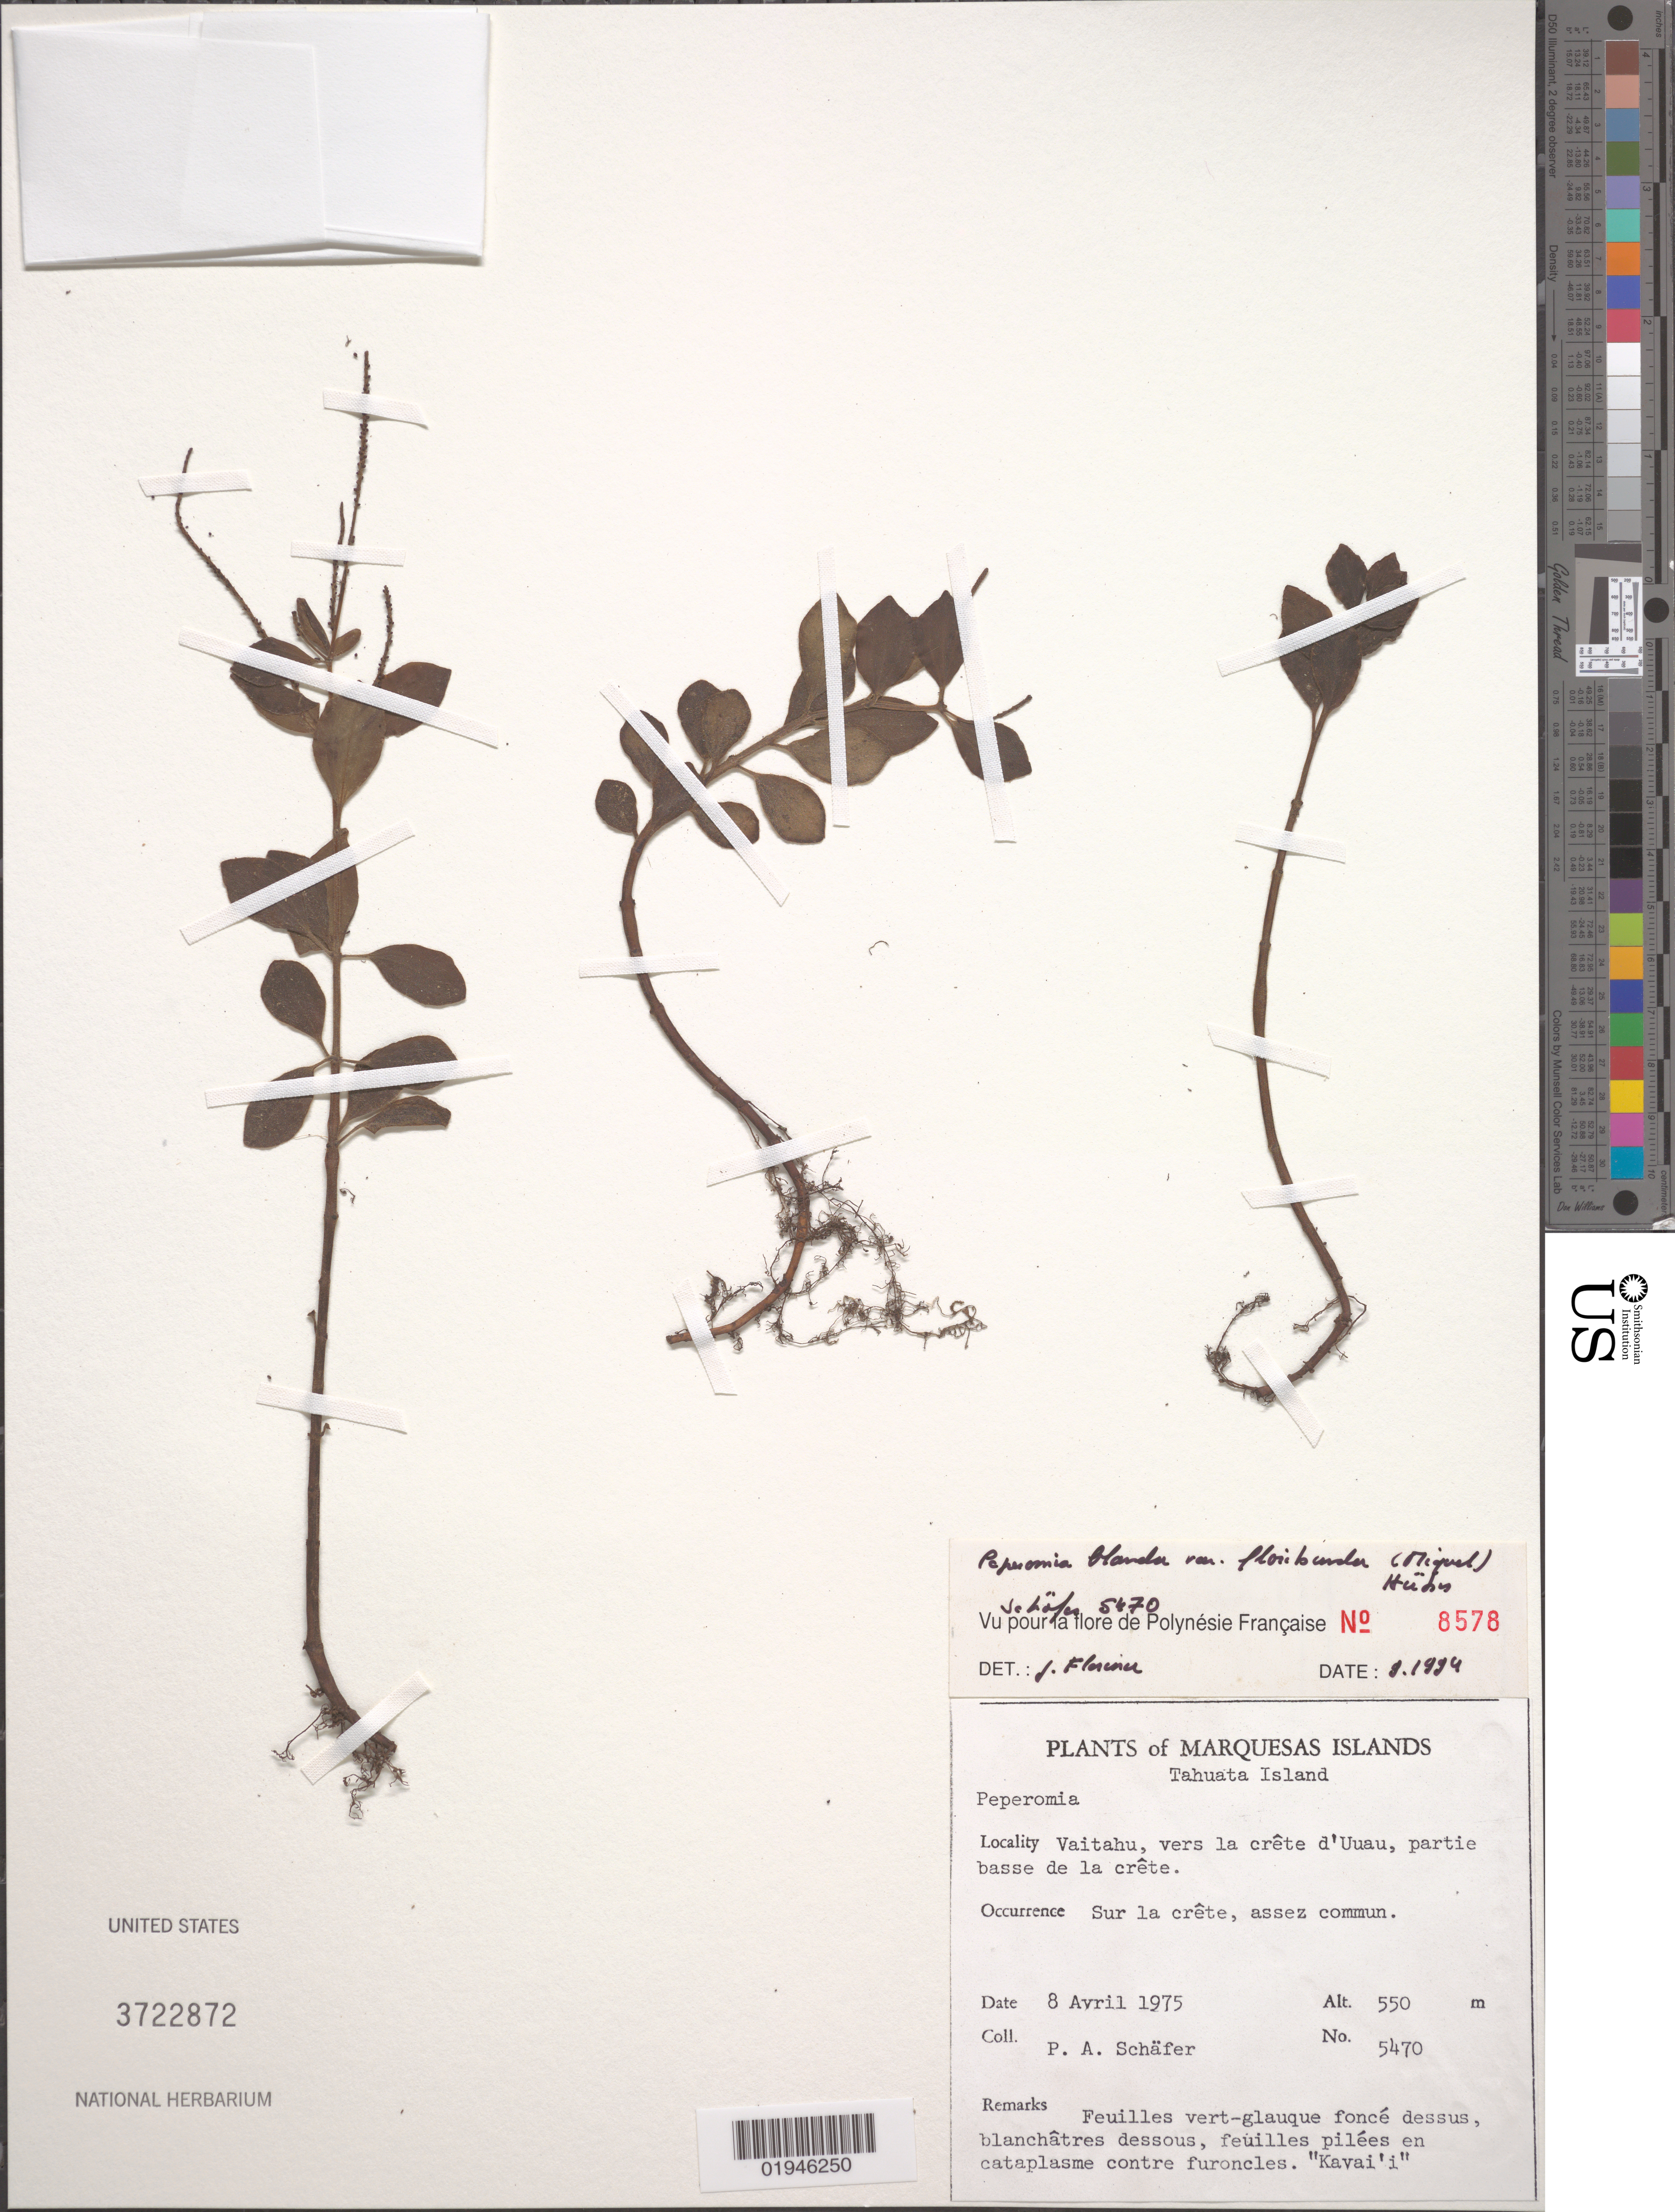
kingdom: Plantae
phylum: Tracheophyta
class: Magnoliopsida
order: Piperales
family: Piperaceae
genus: Peperomia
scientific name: Peperomia leptostachya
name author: Hook. & Arn.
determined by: Wagner, W. L., (BOT), Smithsonian Institution - National Museum of Natural History (UNITED STATES)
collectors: P. A. Schäfer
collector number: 5470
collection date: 1975-04-08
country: French Polynesia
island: Tahuata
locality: Vaitahu, vers la crête d'Uuau, partie basse de la crête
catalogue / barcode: US 3722872